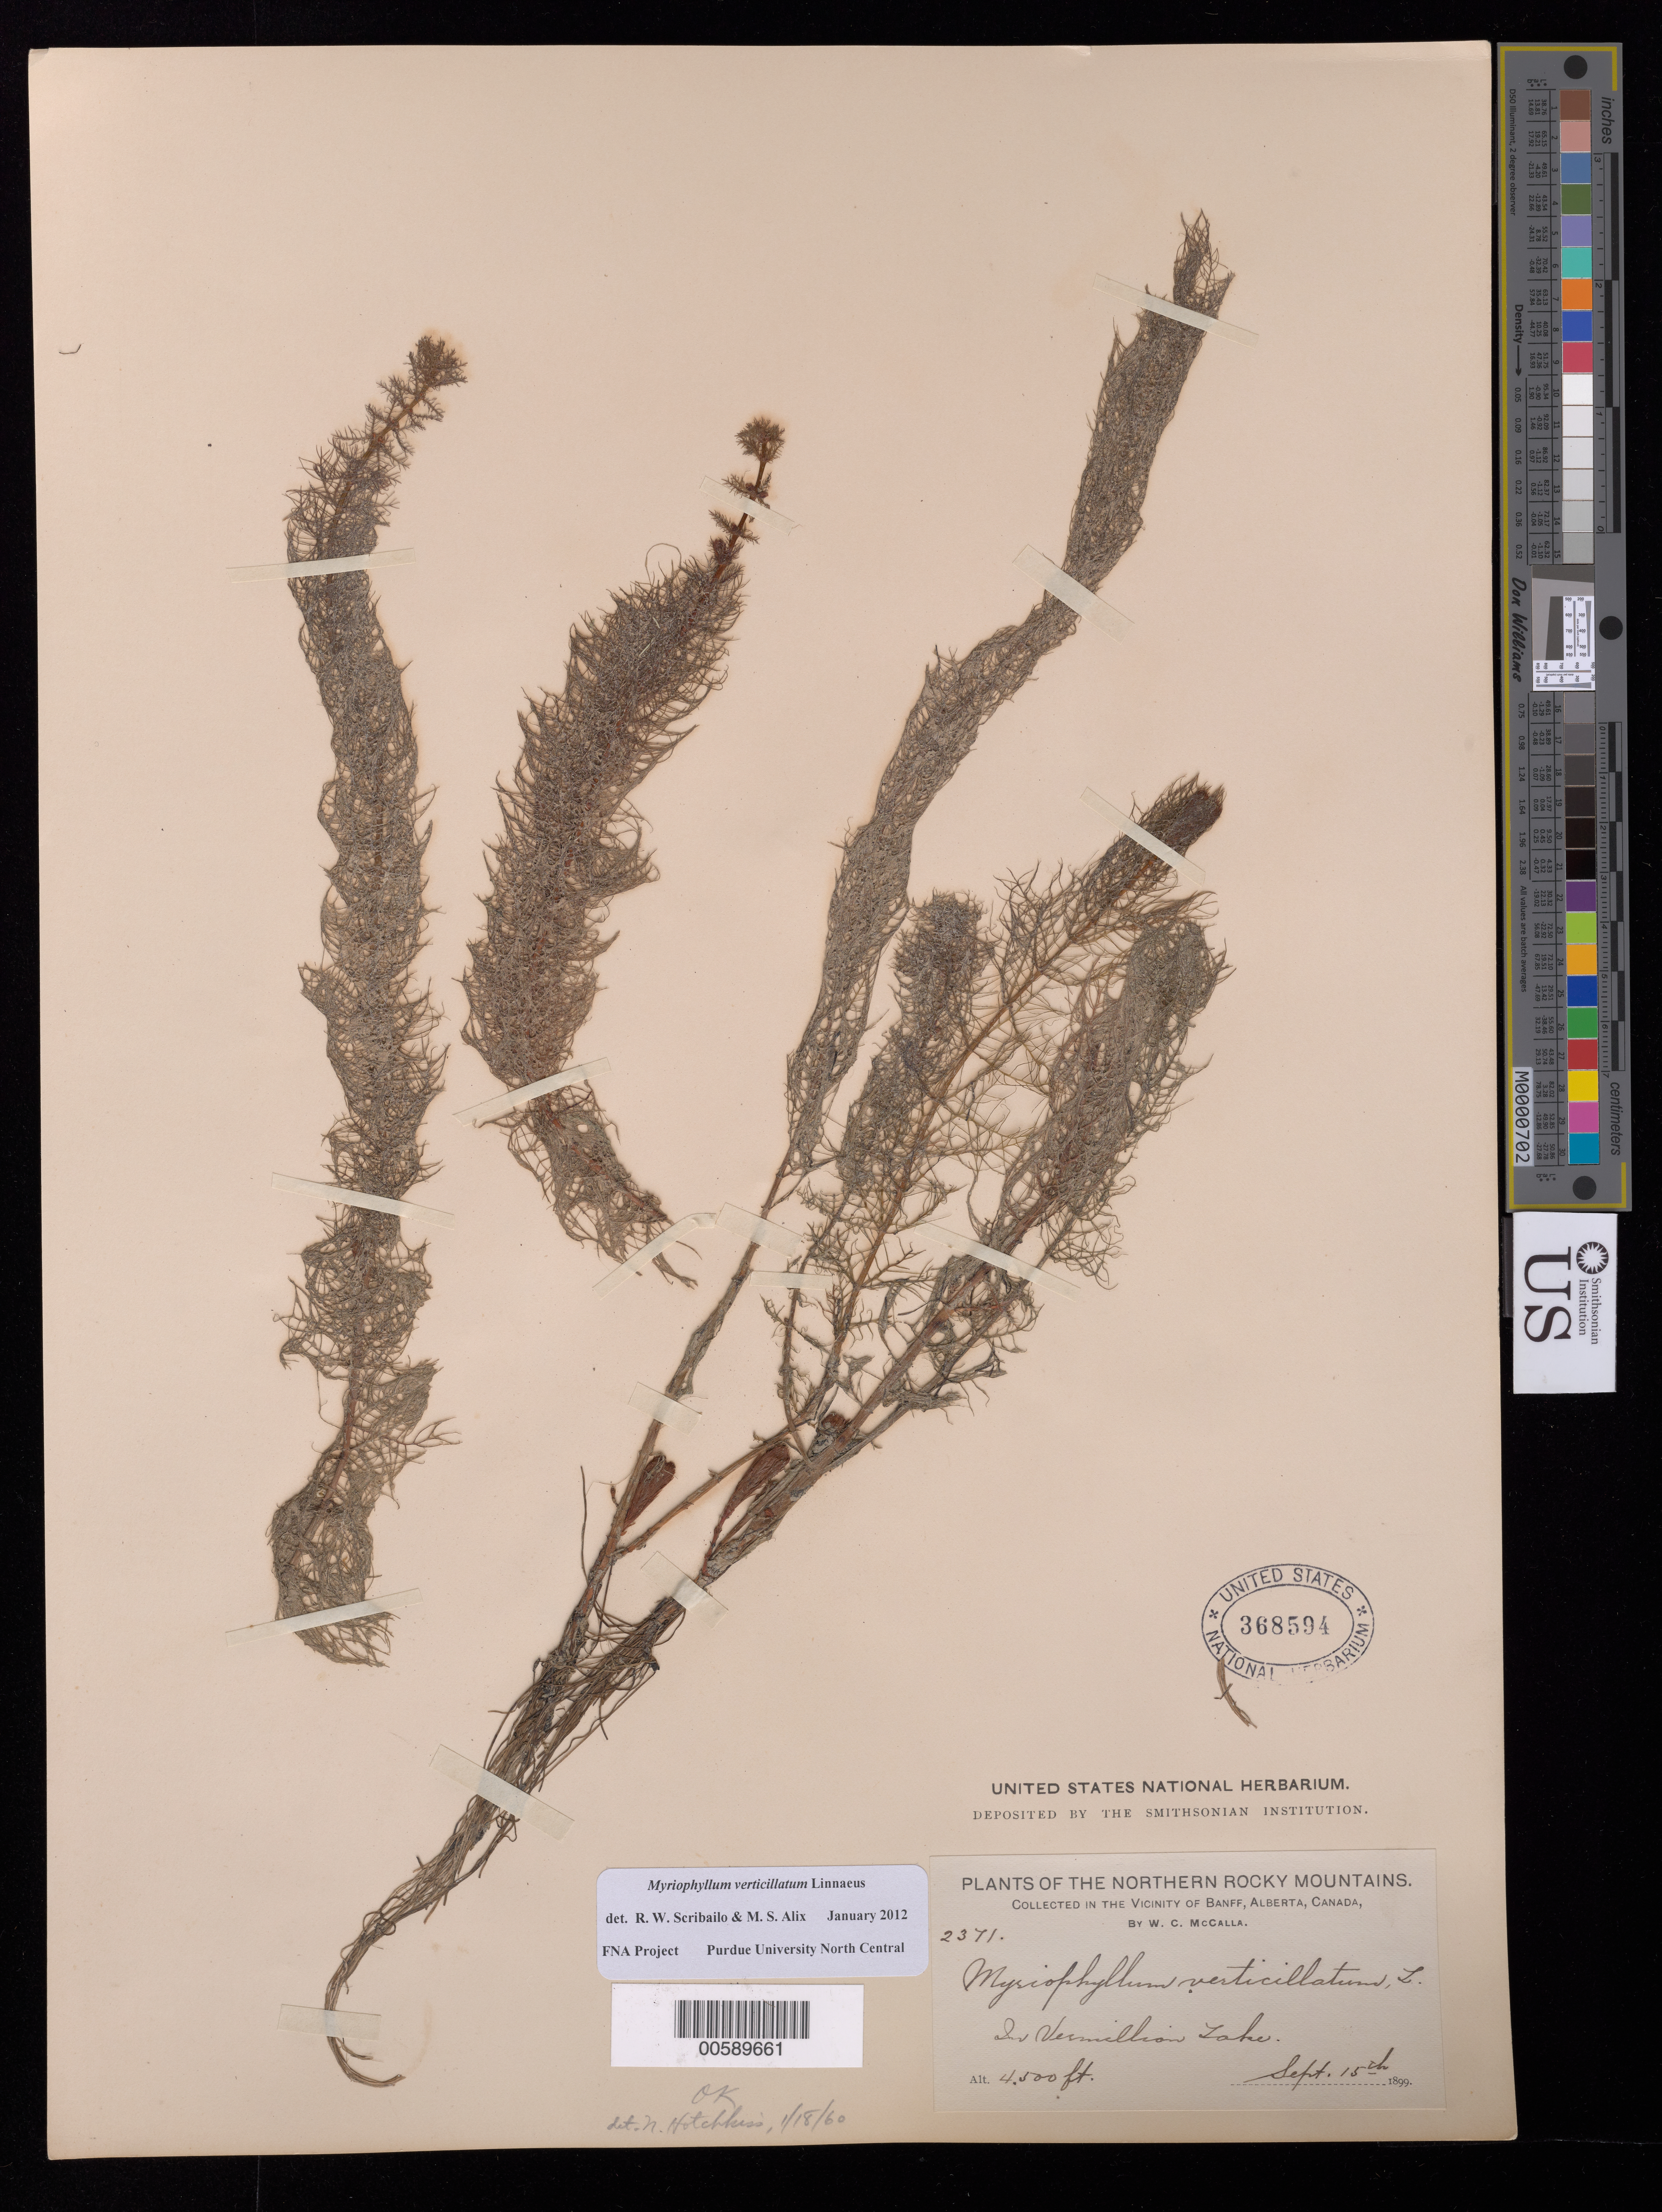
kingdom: Plantae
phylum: Tracheophyta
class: Magnoliopsida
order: Saxifragales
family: Haloragaceae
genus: Myriophyllum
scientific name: Myriophyllum verticillatum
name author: L.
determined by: Scribailo, R. W.; Alix, M. S.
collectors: W. McCalla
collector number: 2371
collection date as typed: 15 Sep 1899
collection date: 1899-09-15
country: Canada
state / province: Alberta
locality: Banff, In Vermillian Lake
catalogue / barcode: US 368594